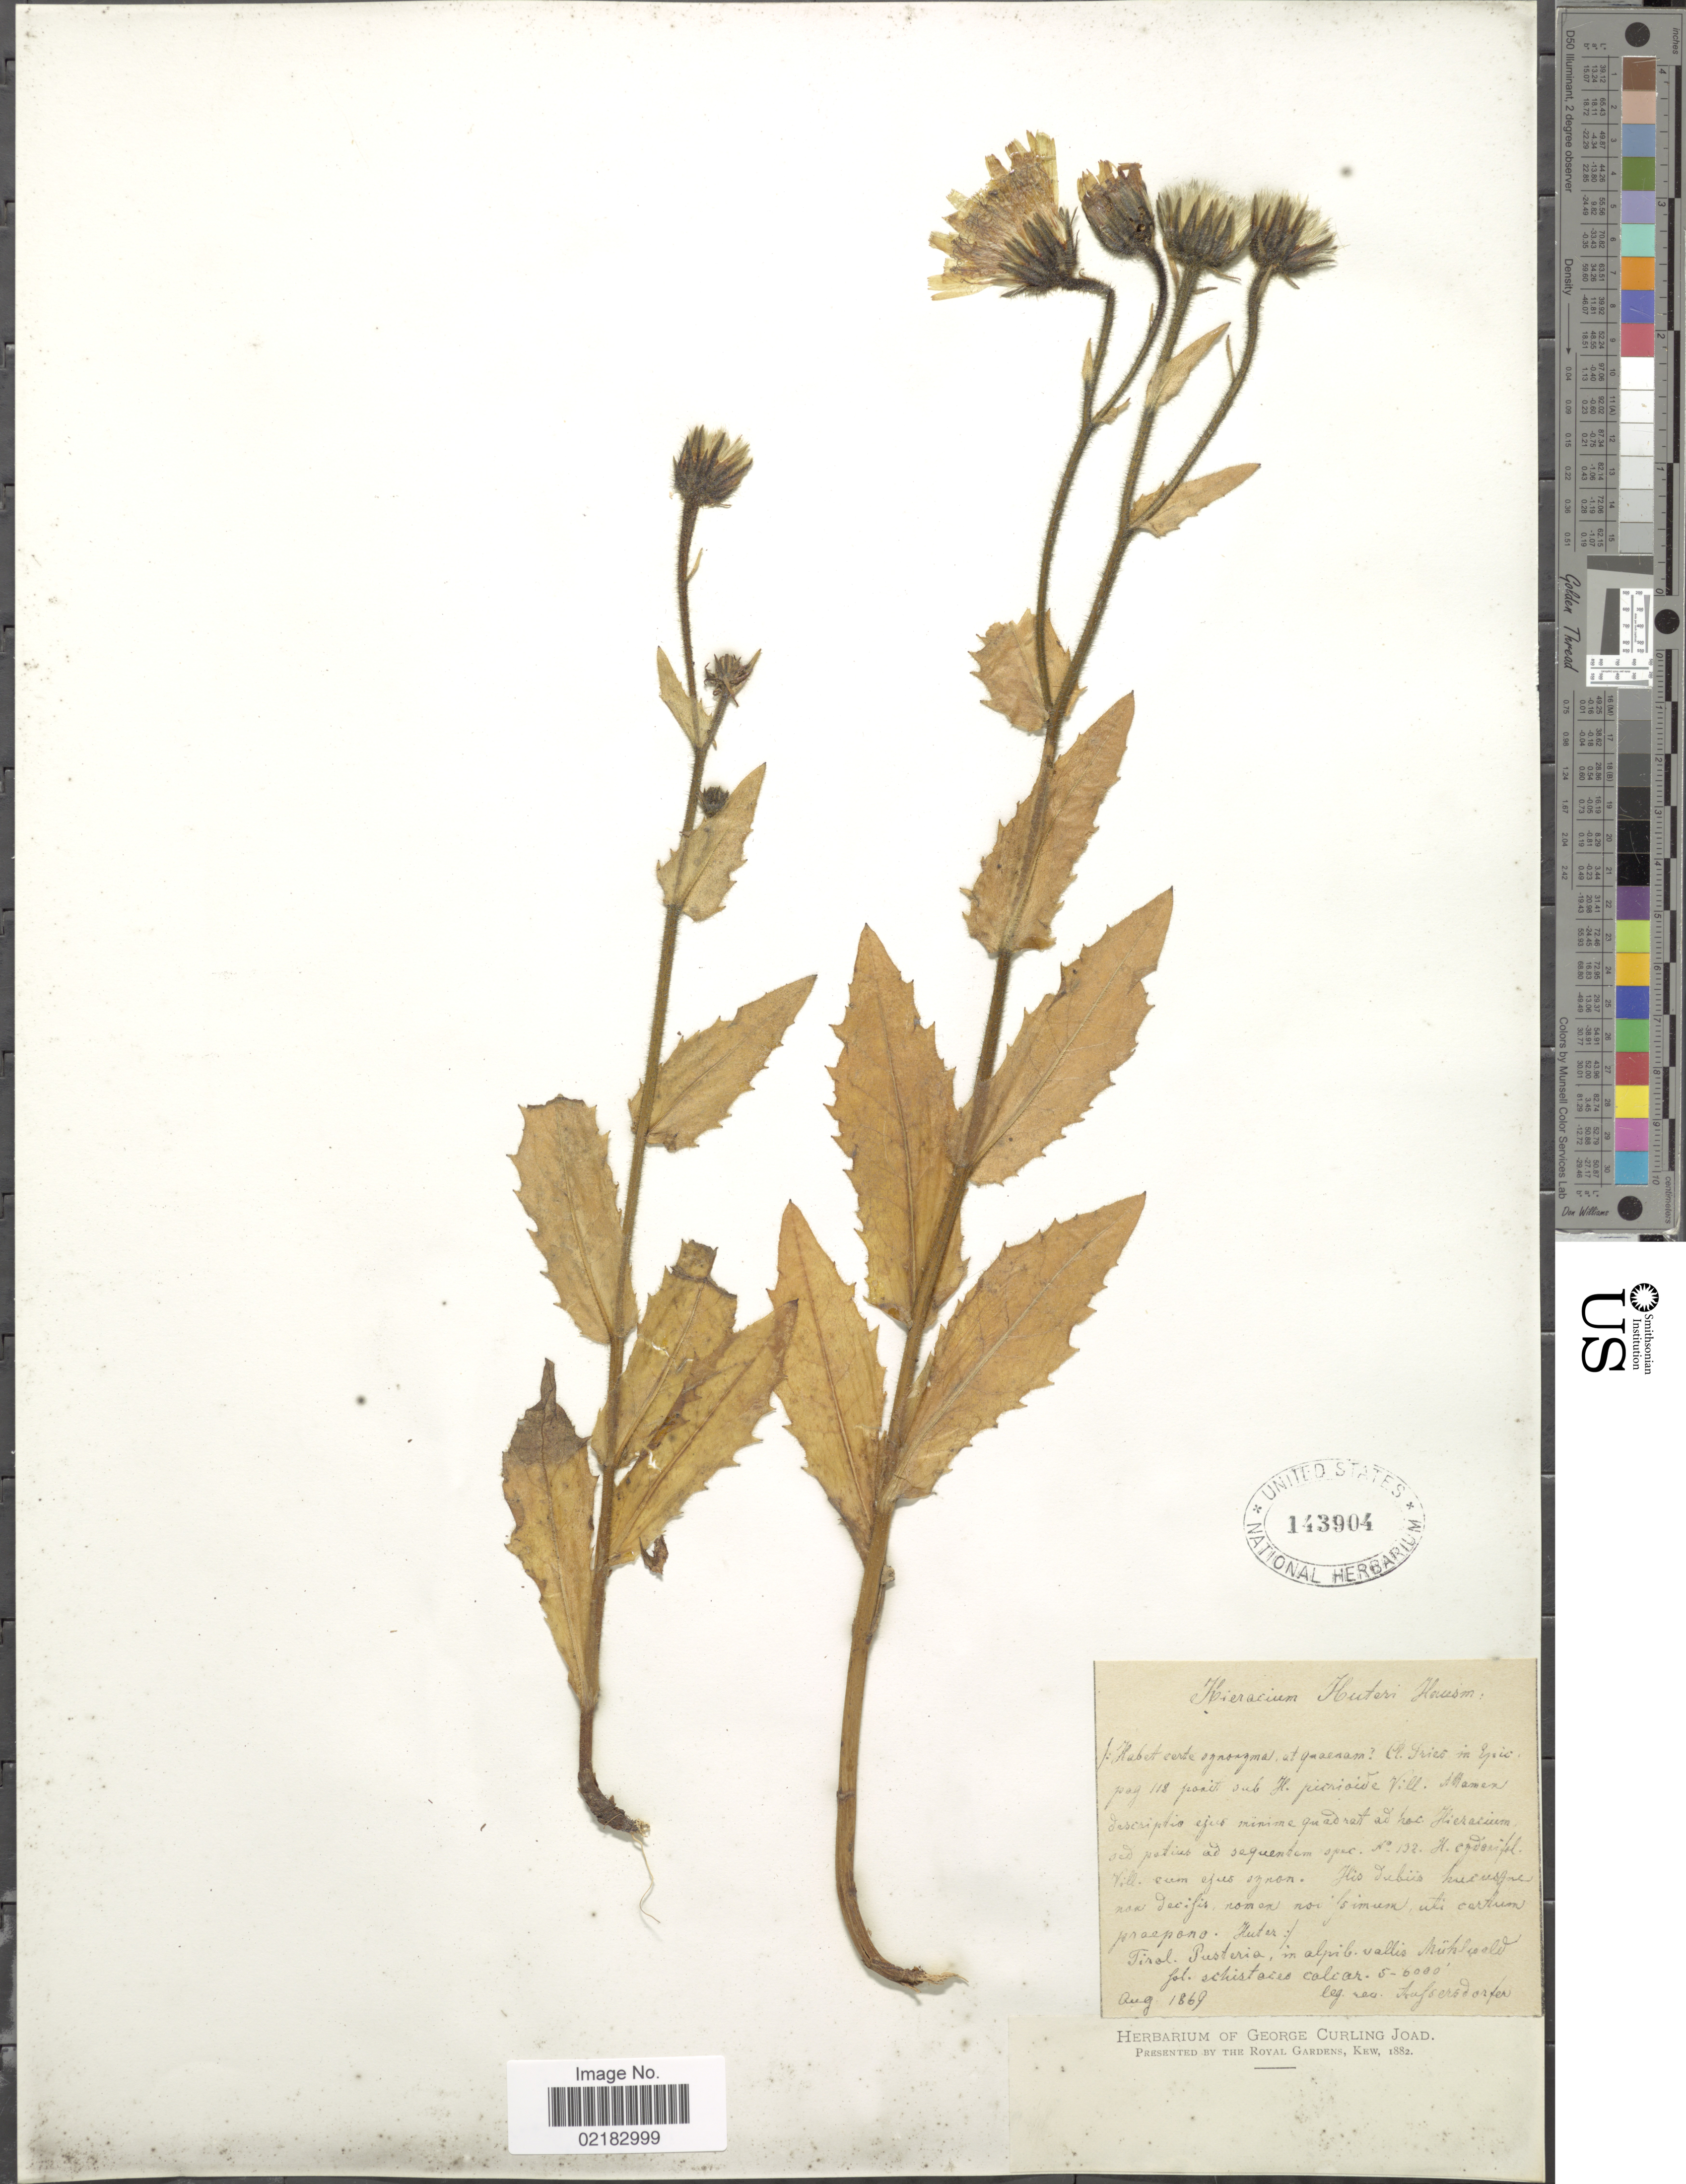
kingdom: Plantae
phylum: Tracheophyta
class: Magnoliopsida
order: Asterales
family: Asteraceae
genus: Schlagintweitia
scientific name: Schlagintweitia huteri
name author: (Hausm. ex Bamb.) Gottschl. & Greuter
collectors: Aufsersdorfer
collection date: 1869-08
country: Italy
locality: Tirol Pusteria, In alprib, Vallis mühlwald fol. schistoces calcar [interpreted]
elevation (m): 1524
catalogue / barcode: US 143904